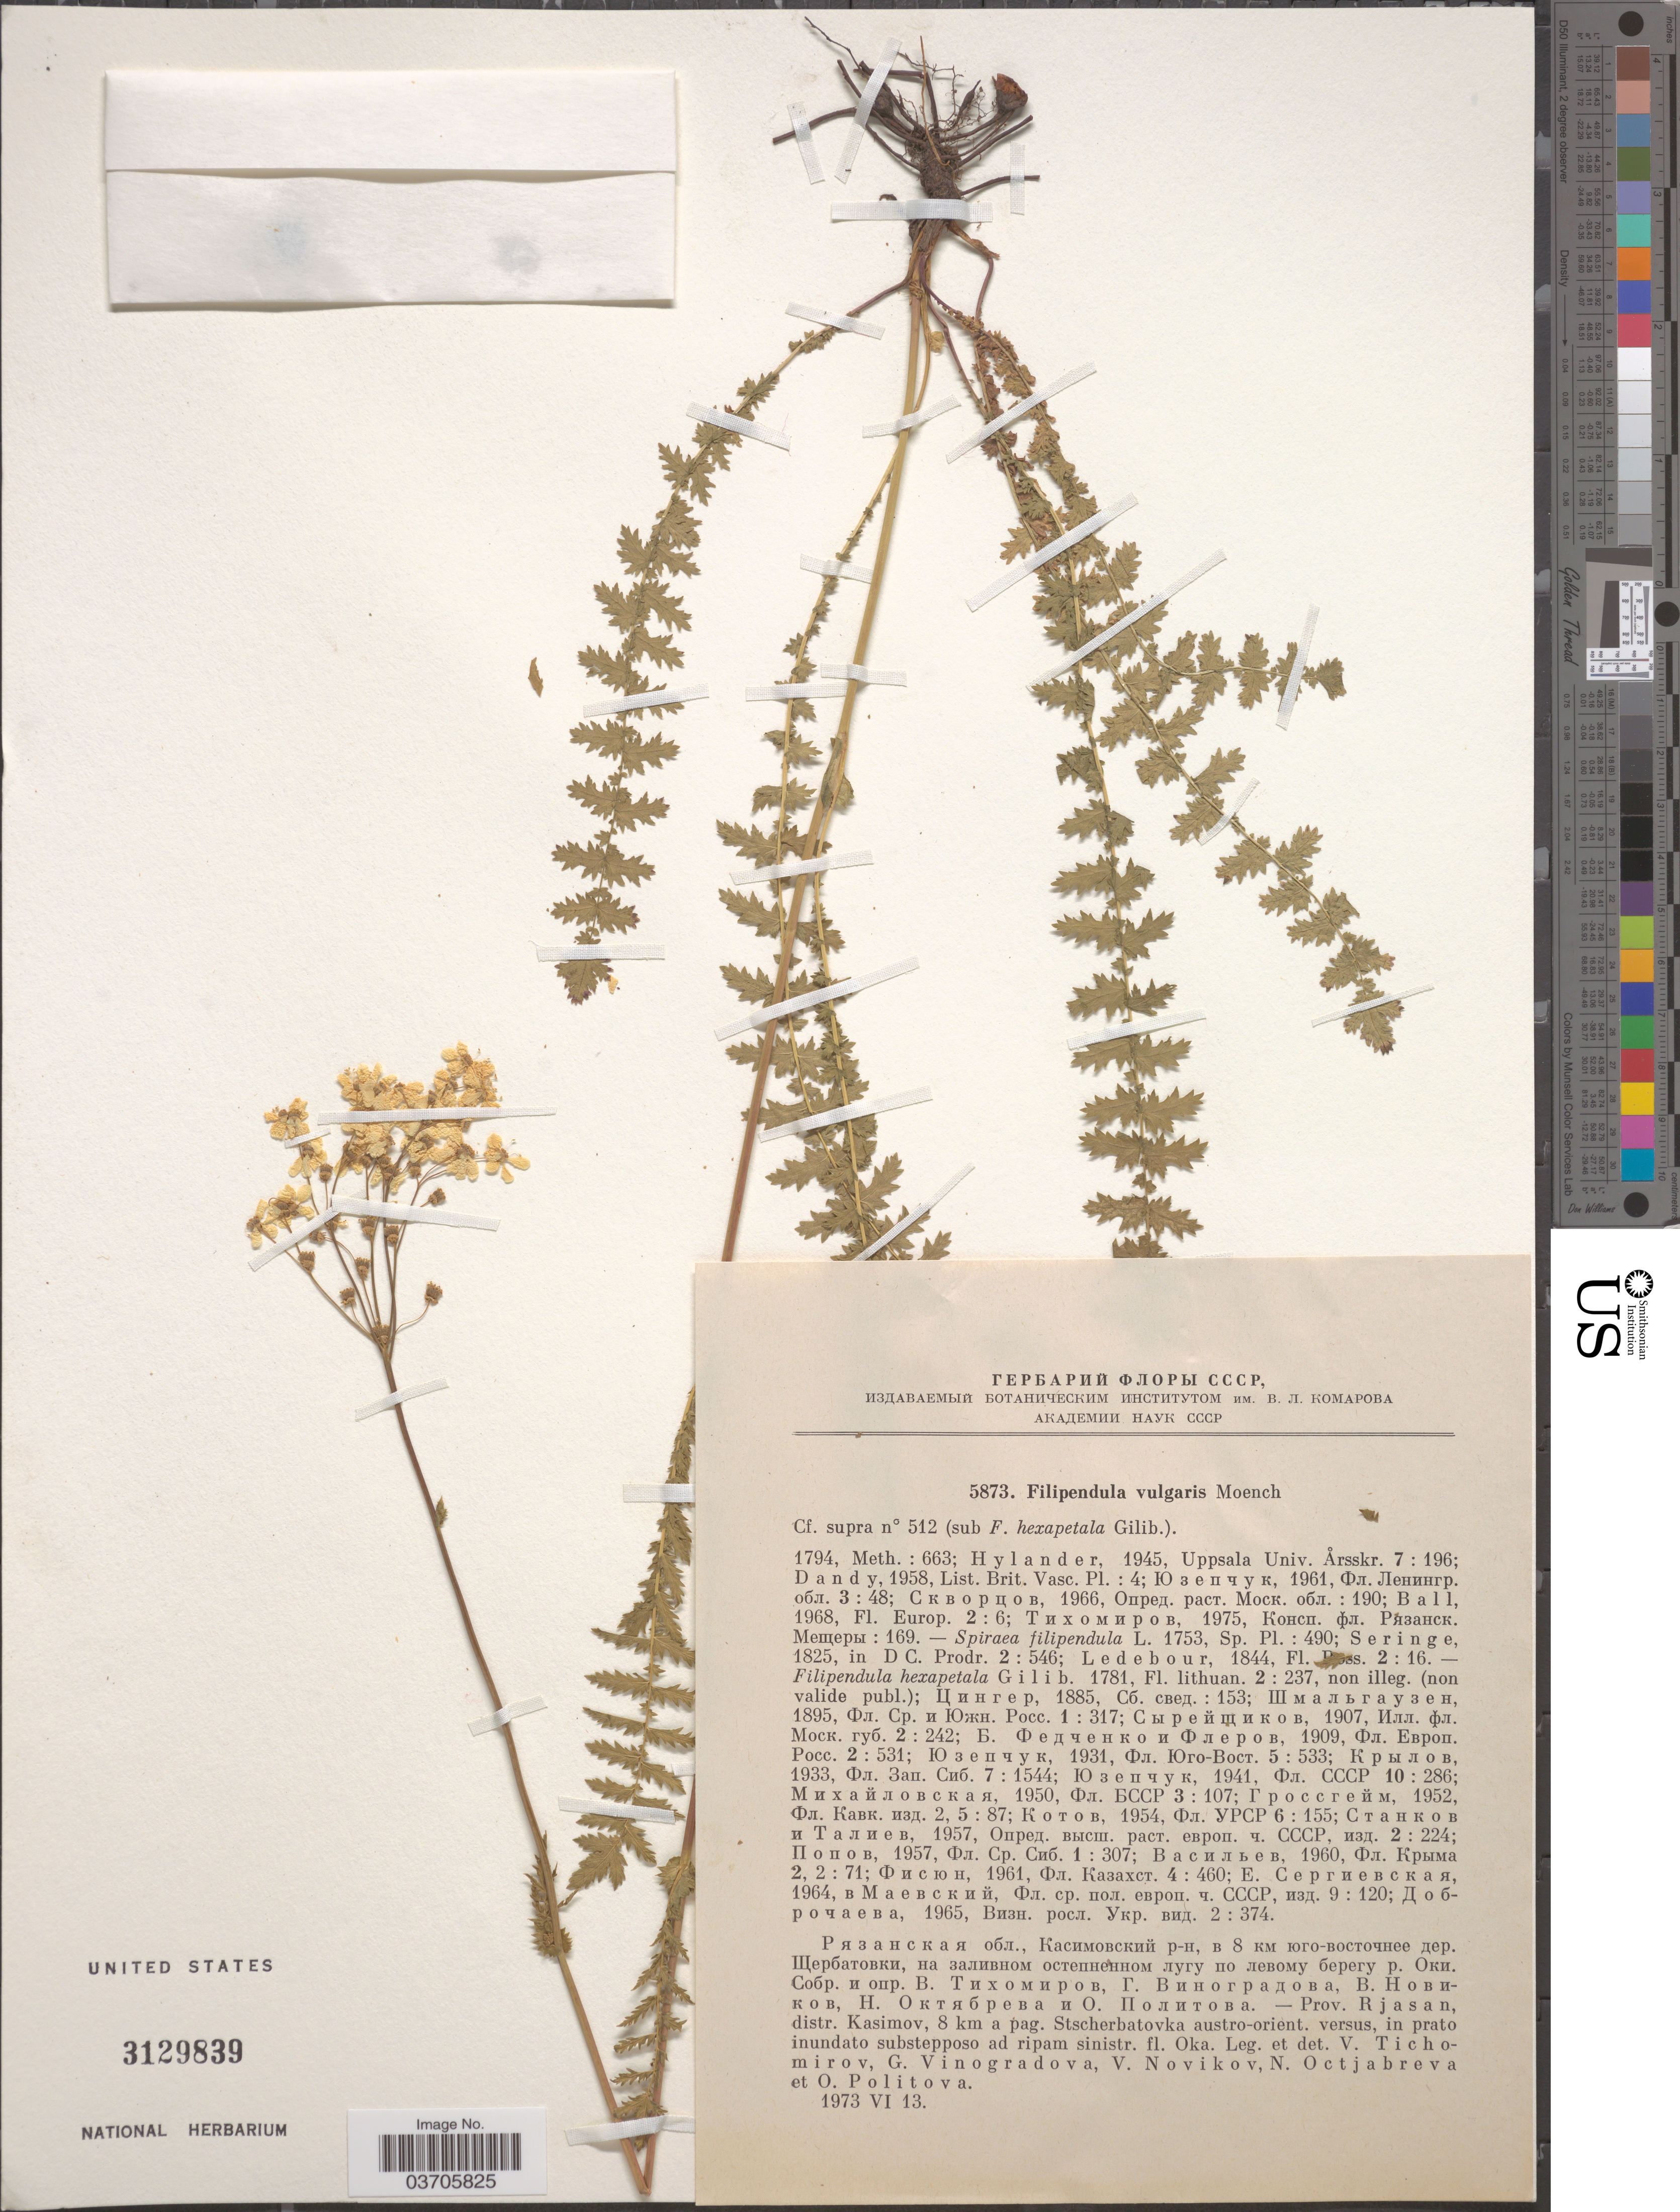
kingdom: Plantae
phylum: Tracheophyta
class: Magnoliopsida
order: Rosales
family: Rosaceae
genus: Filipendula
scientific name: Filipendula vulgaris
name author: Moench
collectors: V. Tichomirov, G. Vinogradova, V. Novikov, N. Octjabreva & O. Politova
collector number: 5873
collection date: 1973-06-13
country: Russian Federation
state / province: Ryazan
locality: Prov. Rjasan, distr. Kasimov, 8 km a pag. Stscherbatovka austro-orient. versus, in prato inundato substepposo ad ripam sinistr. fl. Oka.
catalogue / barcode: US 3129839